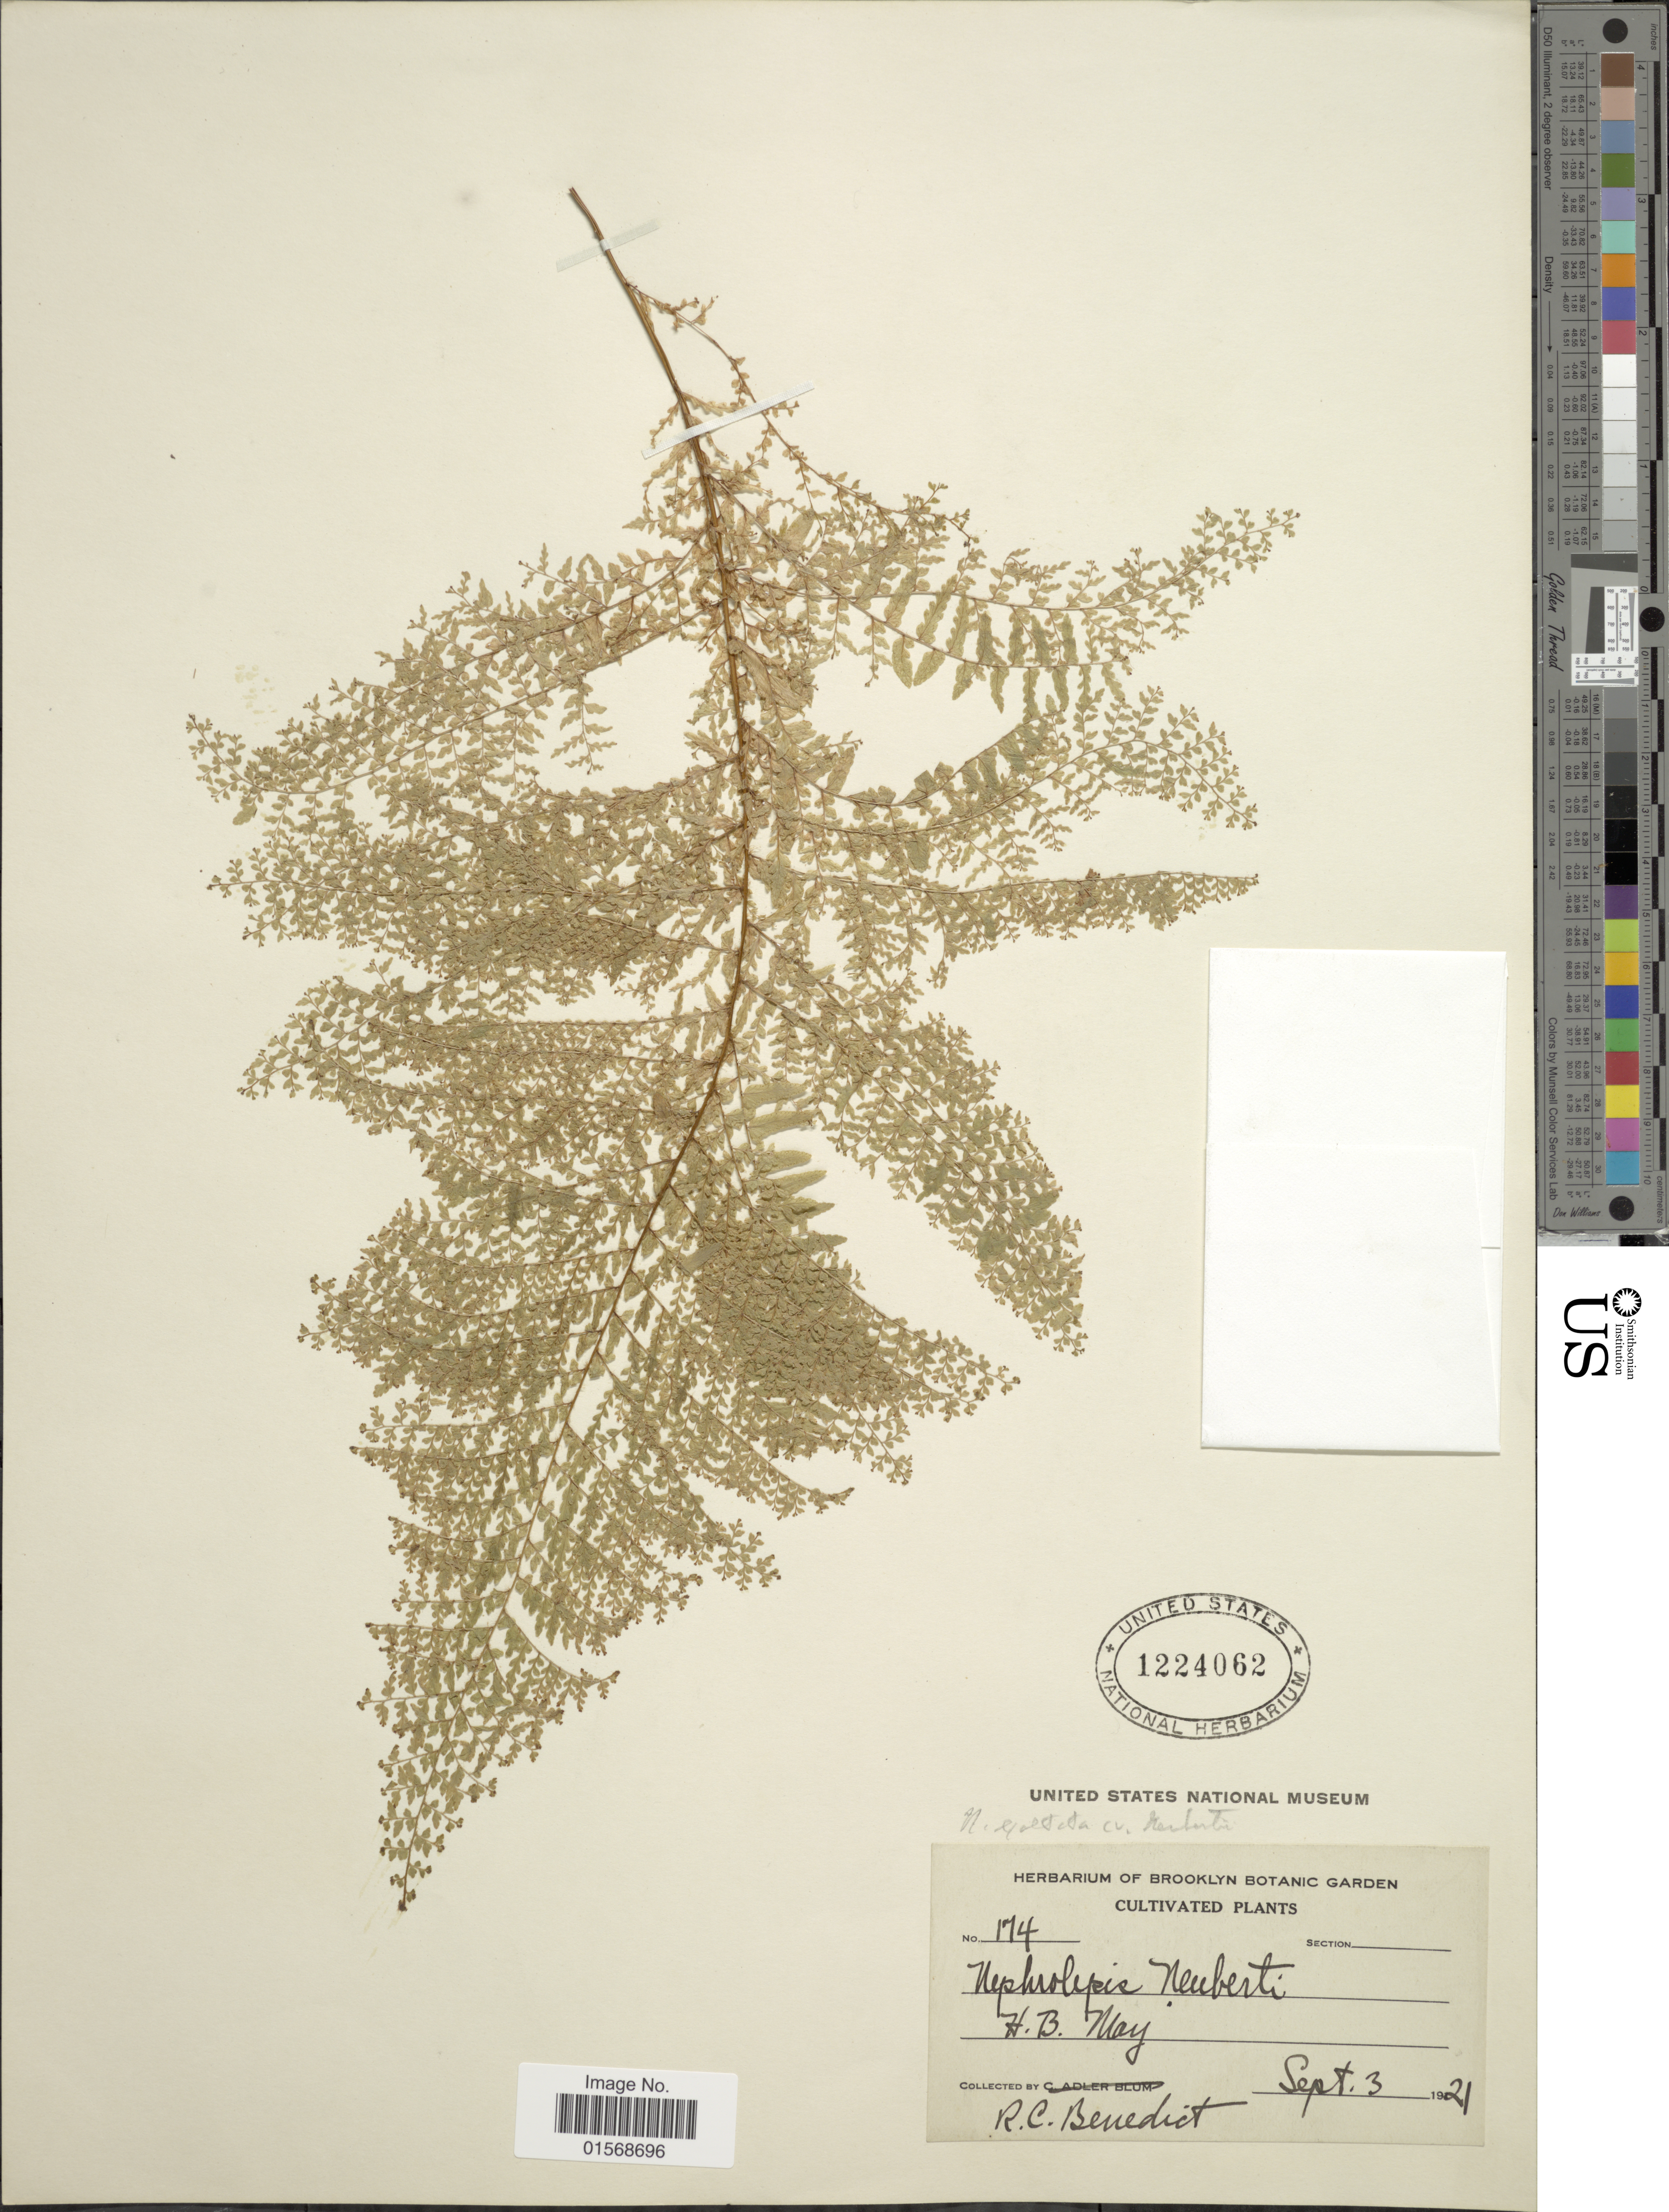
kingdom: Plantae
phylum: Tracheophyta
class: Polypodiopsida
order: Polypodiales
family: Nephrolepidaceae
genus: Nephrolepis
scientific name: Nephrolepis 'Neuberti'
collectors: R. C. Benedict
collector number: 174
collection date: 1921-09-03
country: United States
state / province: New York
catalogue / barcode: US 1224062